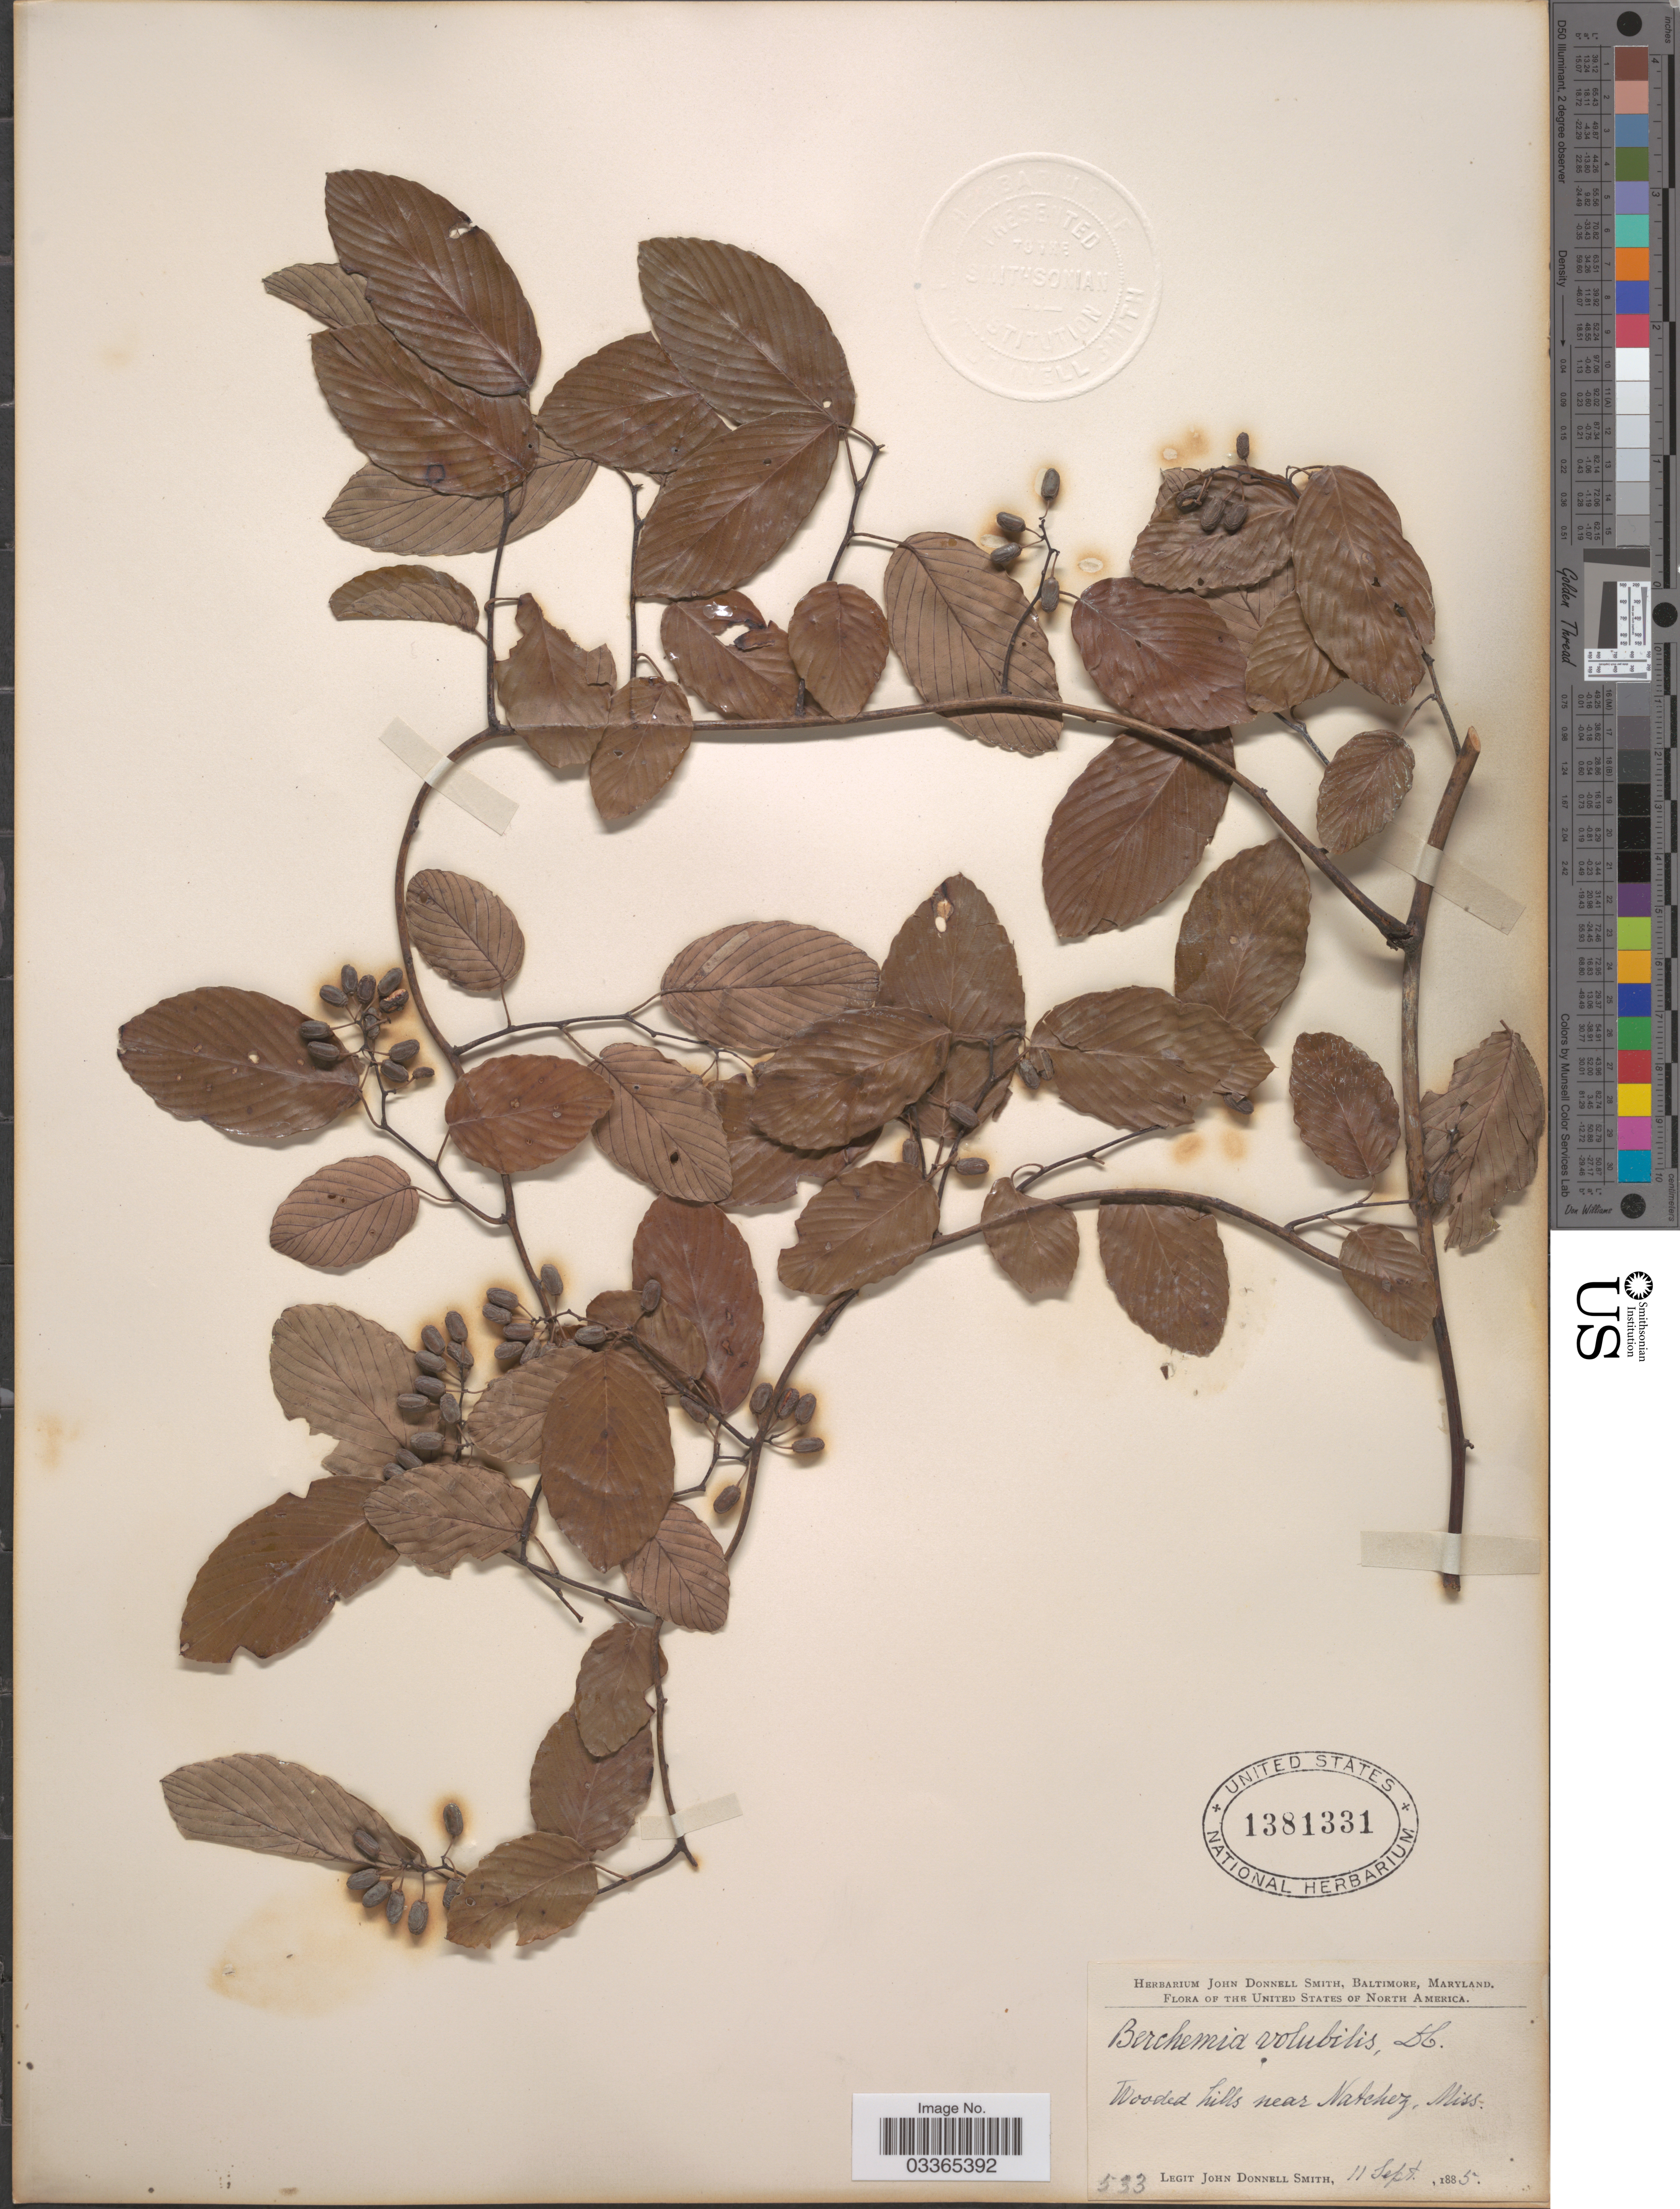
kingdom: Plantae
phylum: Tracheophyta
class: Magnoliopsida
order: Rosales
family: Rhamnaceae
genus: Berchemia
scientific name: Berchemia scandens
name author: (Hill) K. Koch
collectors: J. Donnell Smith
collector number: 533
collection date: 1885-09-11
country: United States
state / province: Mississippi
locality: Wooded hills near Natchez.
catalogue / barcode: US 1381331